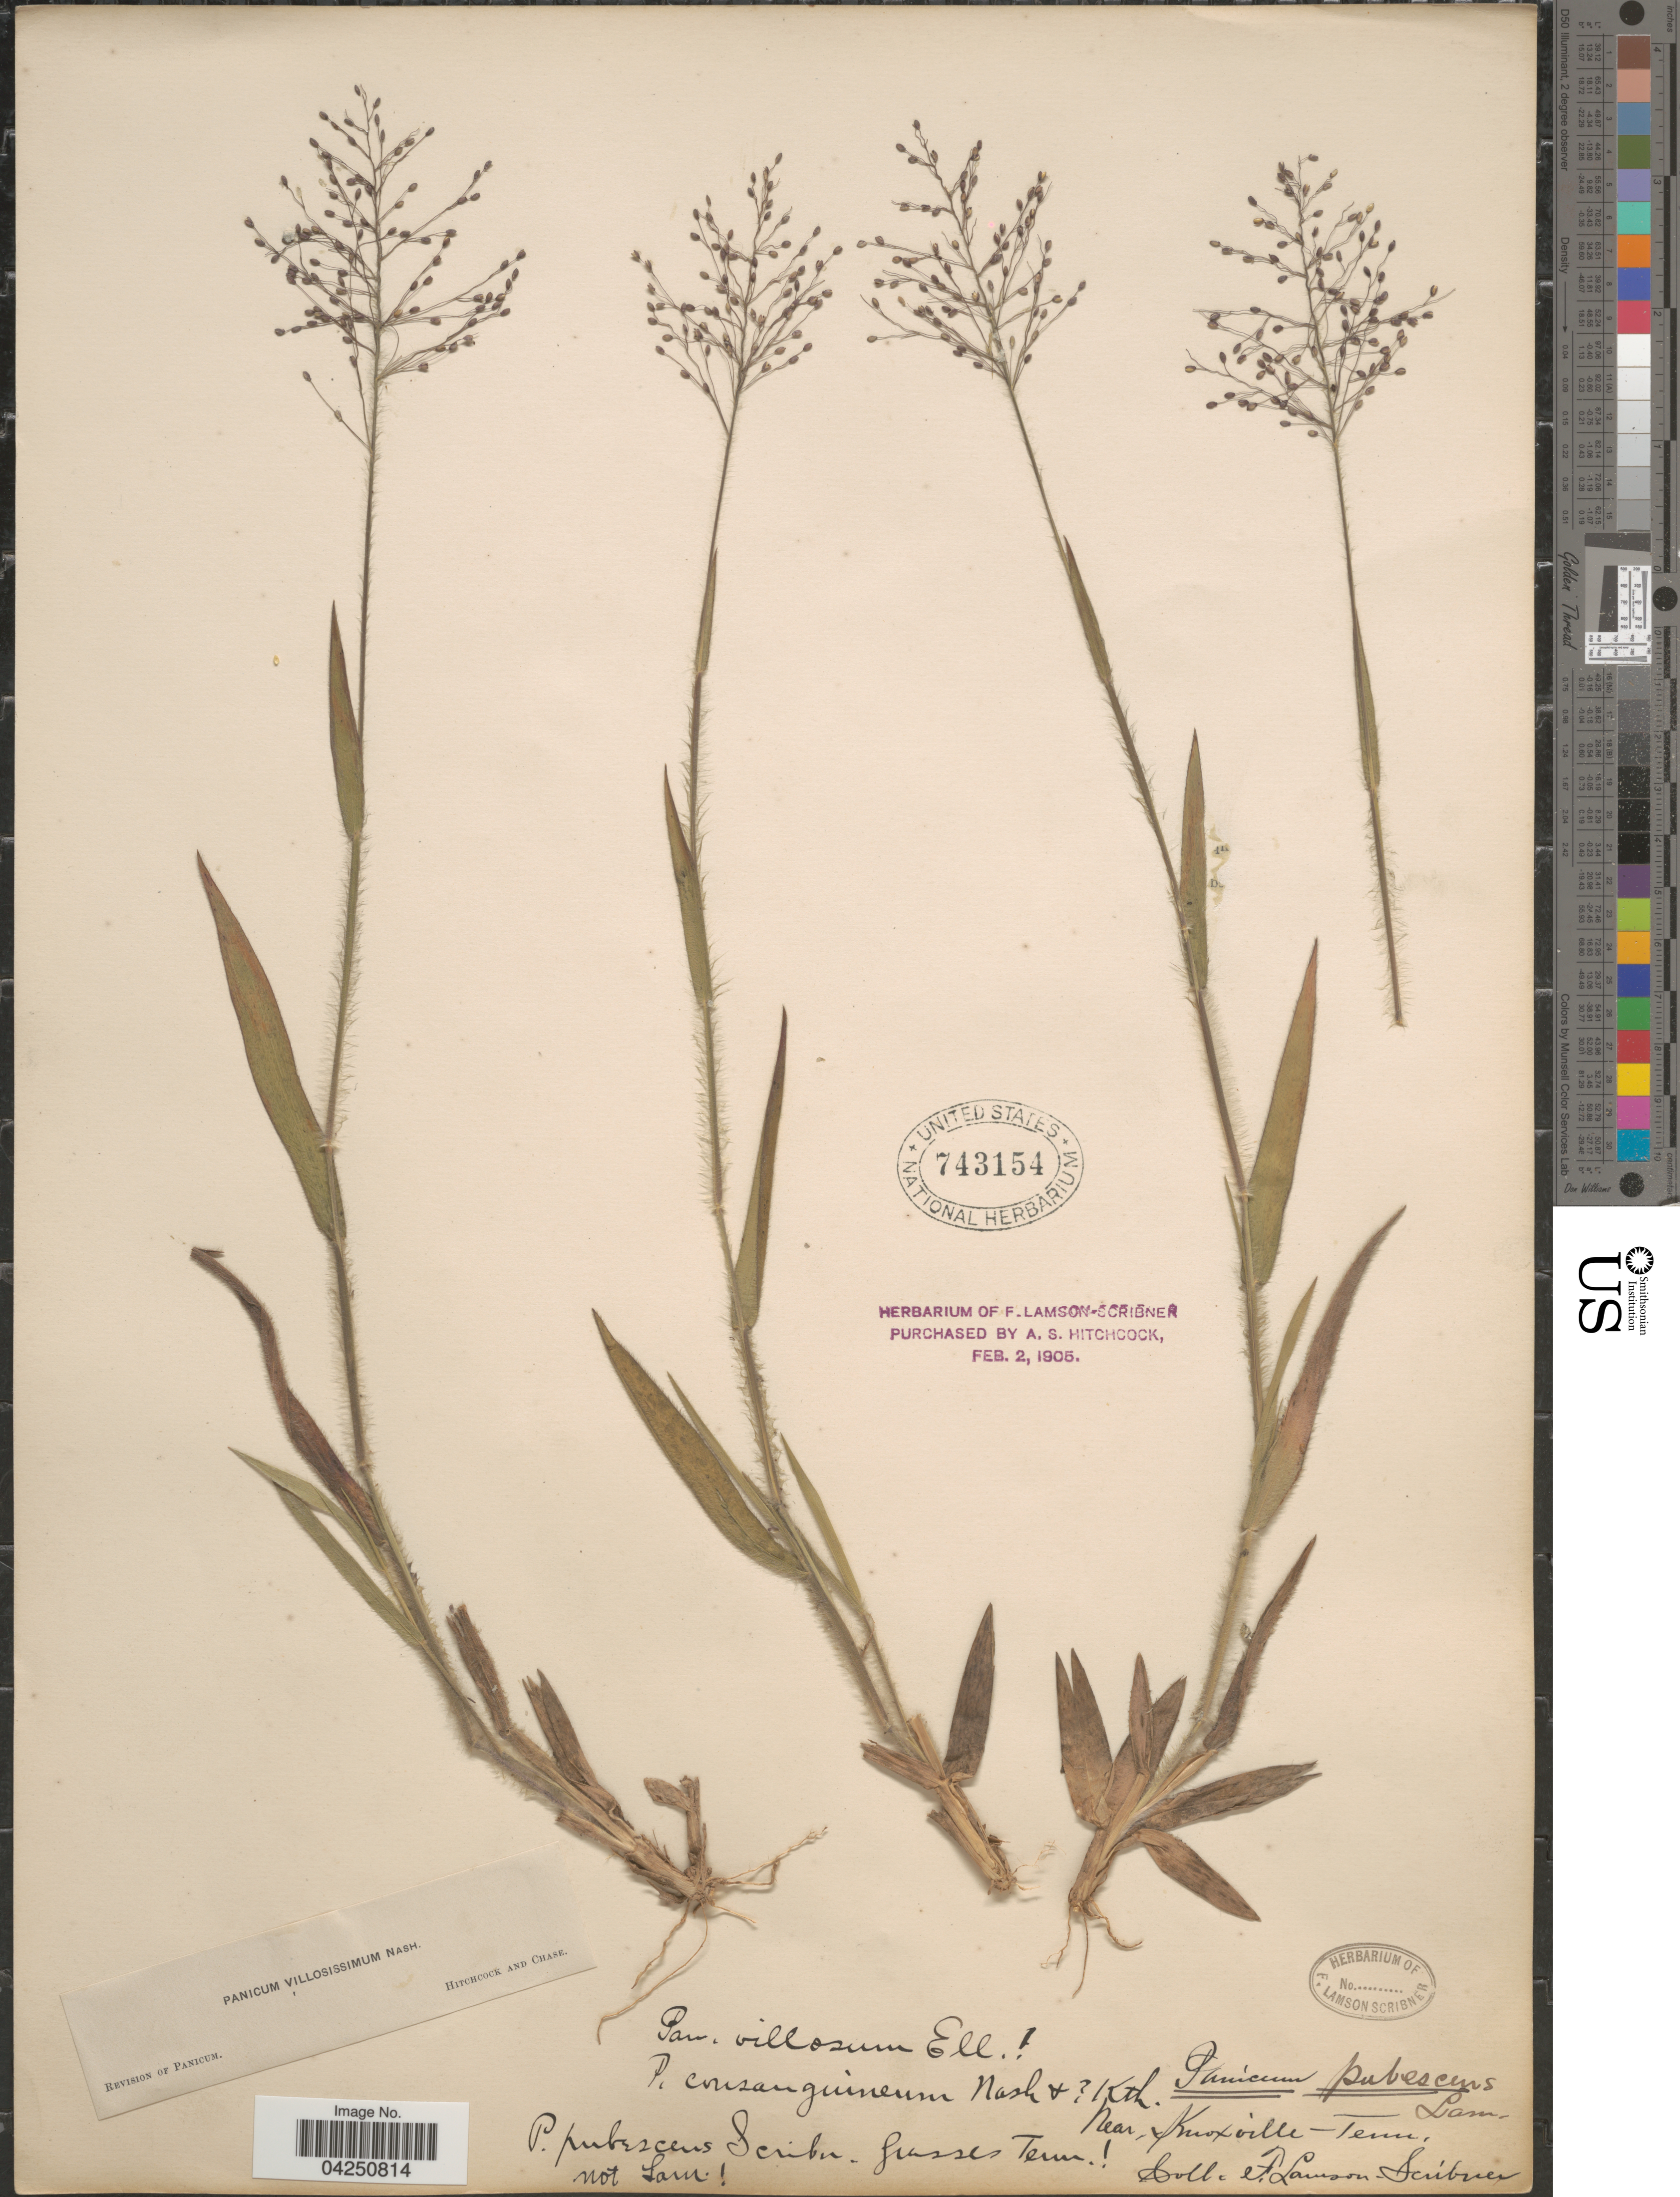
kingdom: Plantae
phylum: Tracheophyta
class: Liliopsida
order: Poales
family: Poaceae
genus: Dichanthelium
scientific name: Dichanthelium acuminatum var. acuminatum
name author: (Sw.) Gould & C.A. Clark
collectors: F. Lamson-Scribner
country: United States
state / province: Tennessee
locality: Near Knoxville.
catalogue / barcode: US 743154